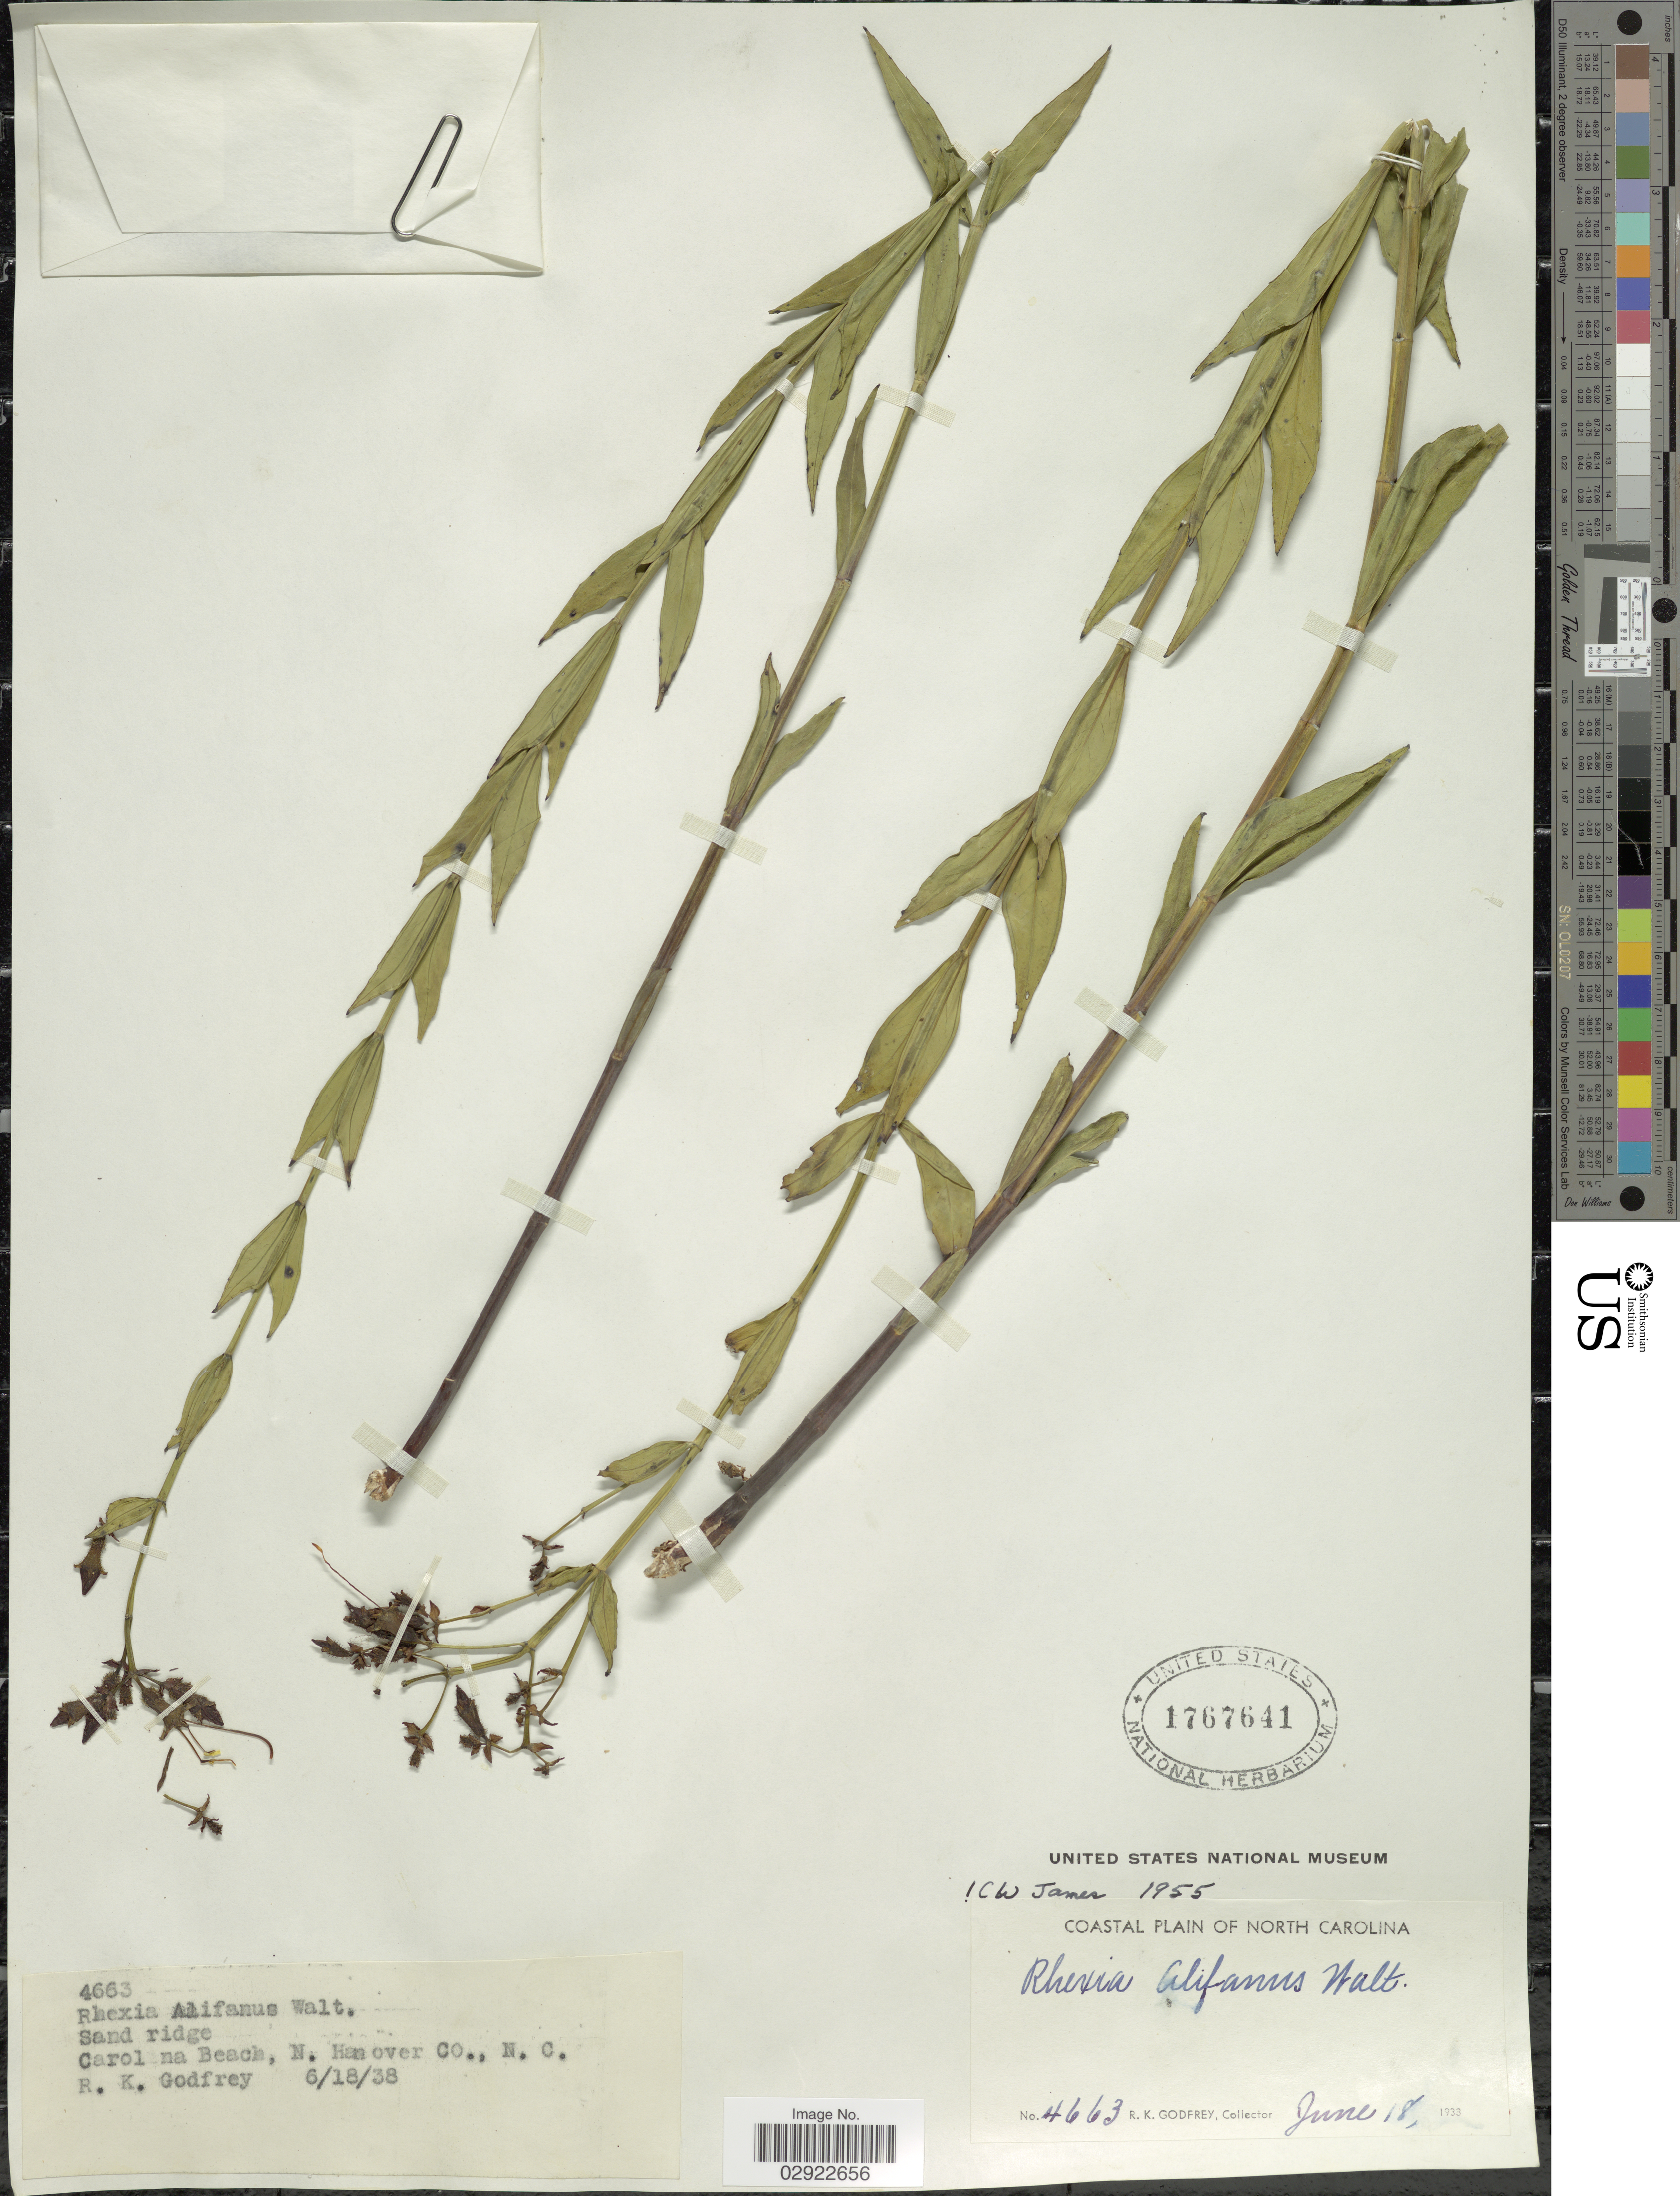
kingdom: Plantae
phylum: Tracheophyta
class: Magnoliopsida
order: Myrtales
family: Melastomataceae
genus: Rhexia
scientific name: Rhexia alifanus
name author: Walter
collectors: R. K. Godfrey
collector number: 4663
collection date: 1938-06-18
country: United States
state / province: North Carolina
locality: Coastal Plain of North Carolina. Carolina Beach, N. Hanover Co.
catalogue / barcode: US 1767641